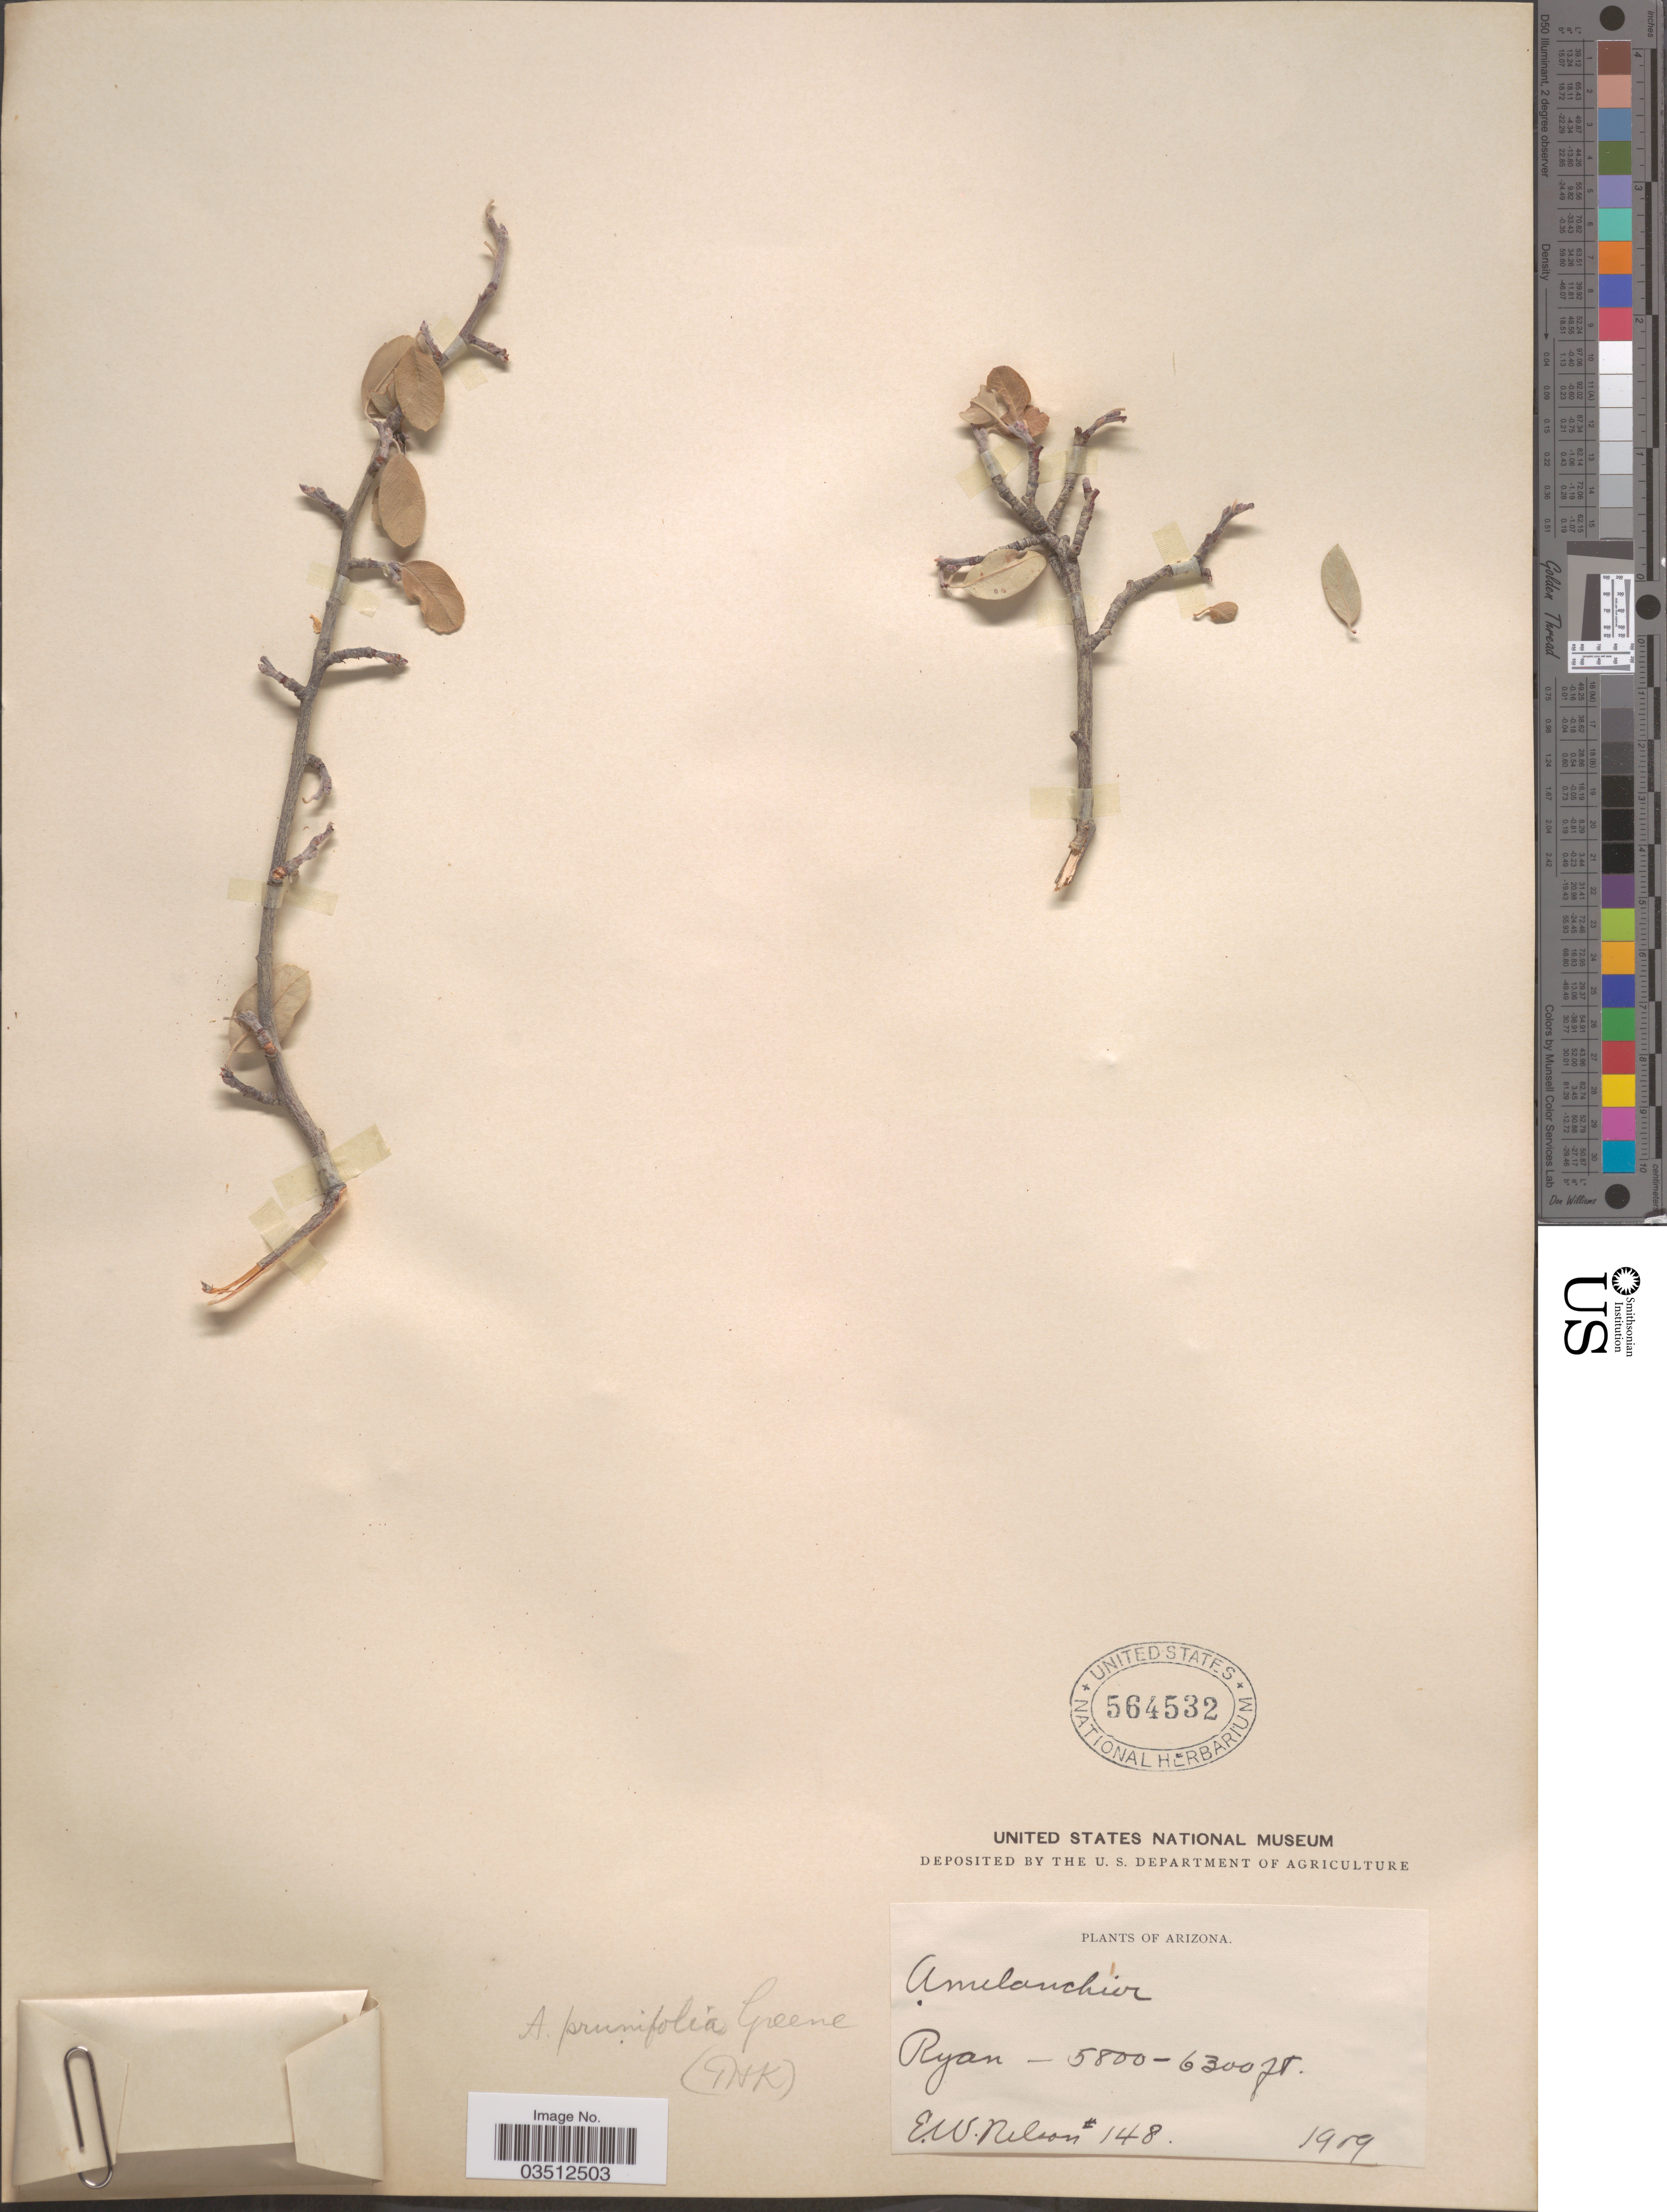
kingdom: Plantae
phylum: Tracheophyta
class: Magnoliopsida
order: Rosales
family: Rosaceae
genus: Amelanchier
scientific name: Amelanchier prunifolia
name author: Greene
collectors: E. W. Nelson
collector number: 148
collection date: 1909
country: United States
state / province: Arizona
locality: Ryan.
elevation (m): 1768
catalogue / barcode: US 564532